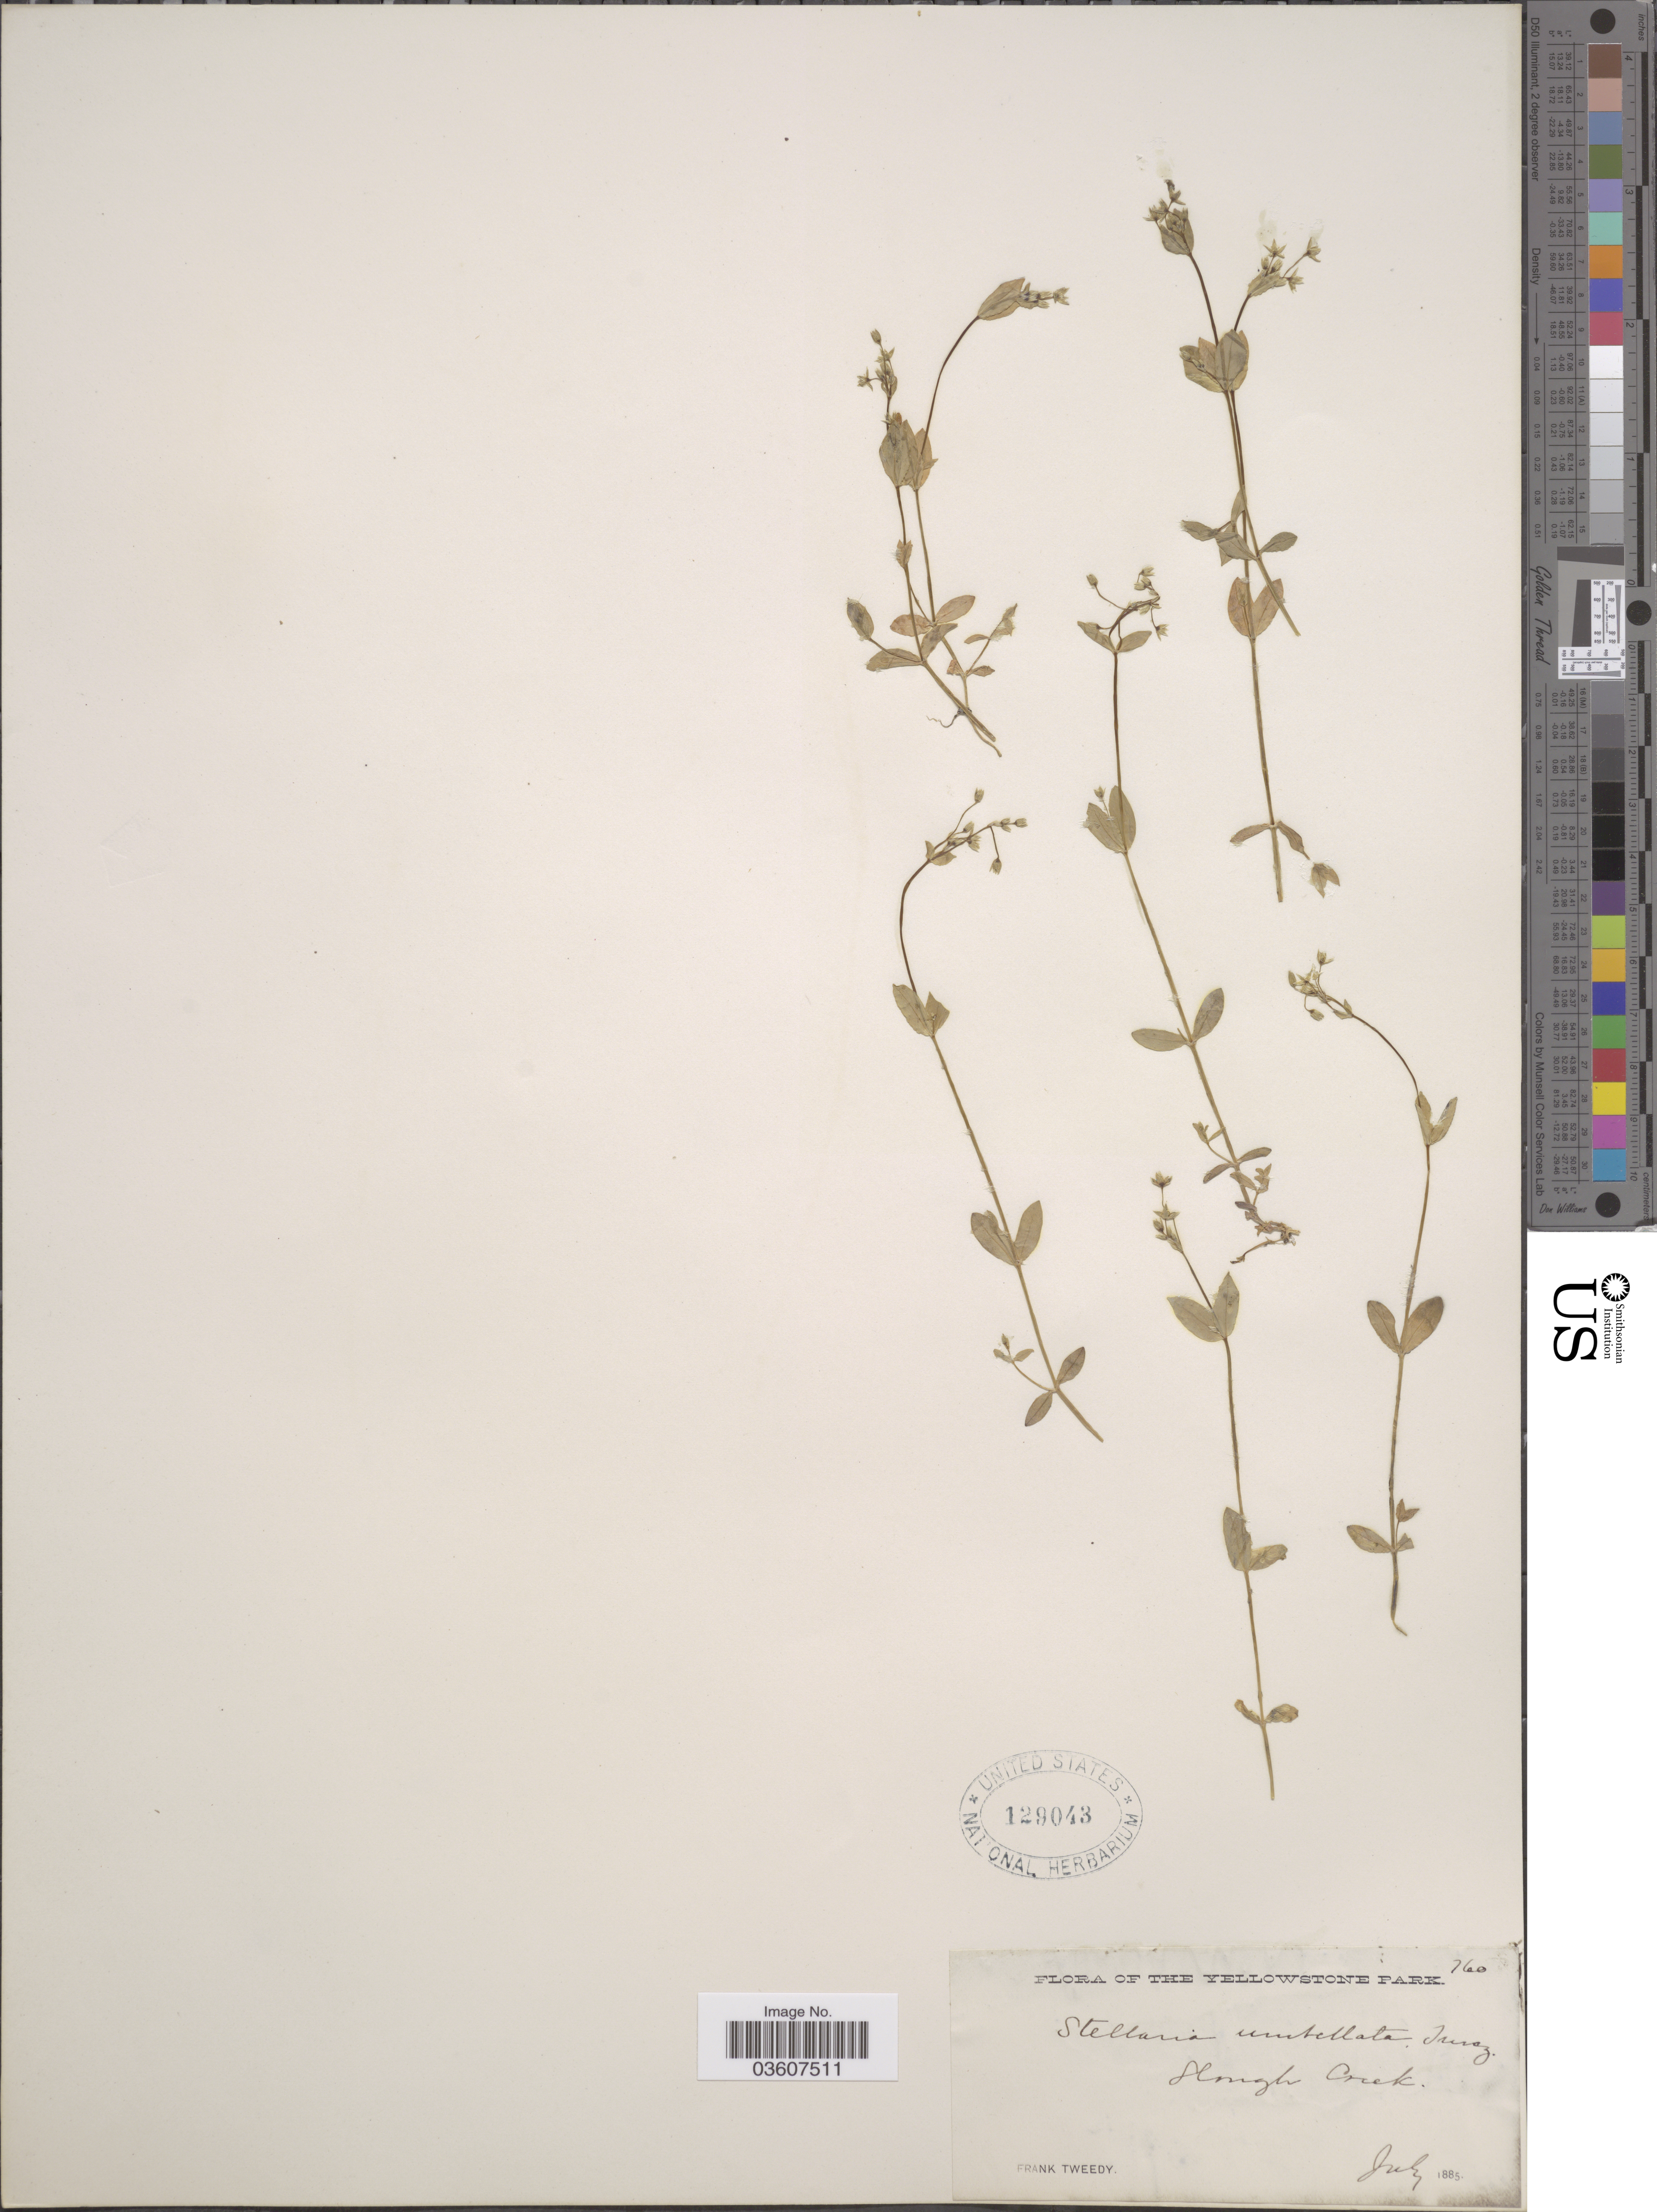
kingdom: Plantae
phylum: Tracheophyta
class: Magnoliopsida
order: Caryophyllales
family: Caryophyllaceae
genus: Stellaria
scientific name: Stellaria umbellata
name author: Turcz.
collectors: F. Tweedy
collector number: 760*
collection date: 1885-07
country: United States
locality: Yellowstone Park. Slough Creek.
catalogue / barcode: US 129043